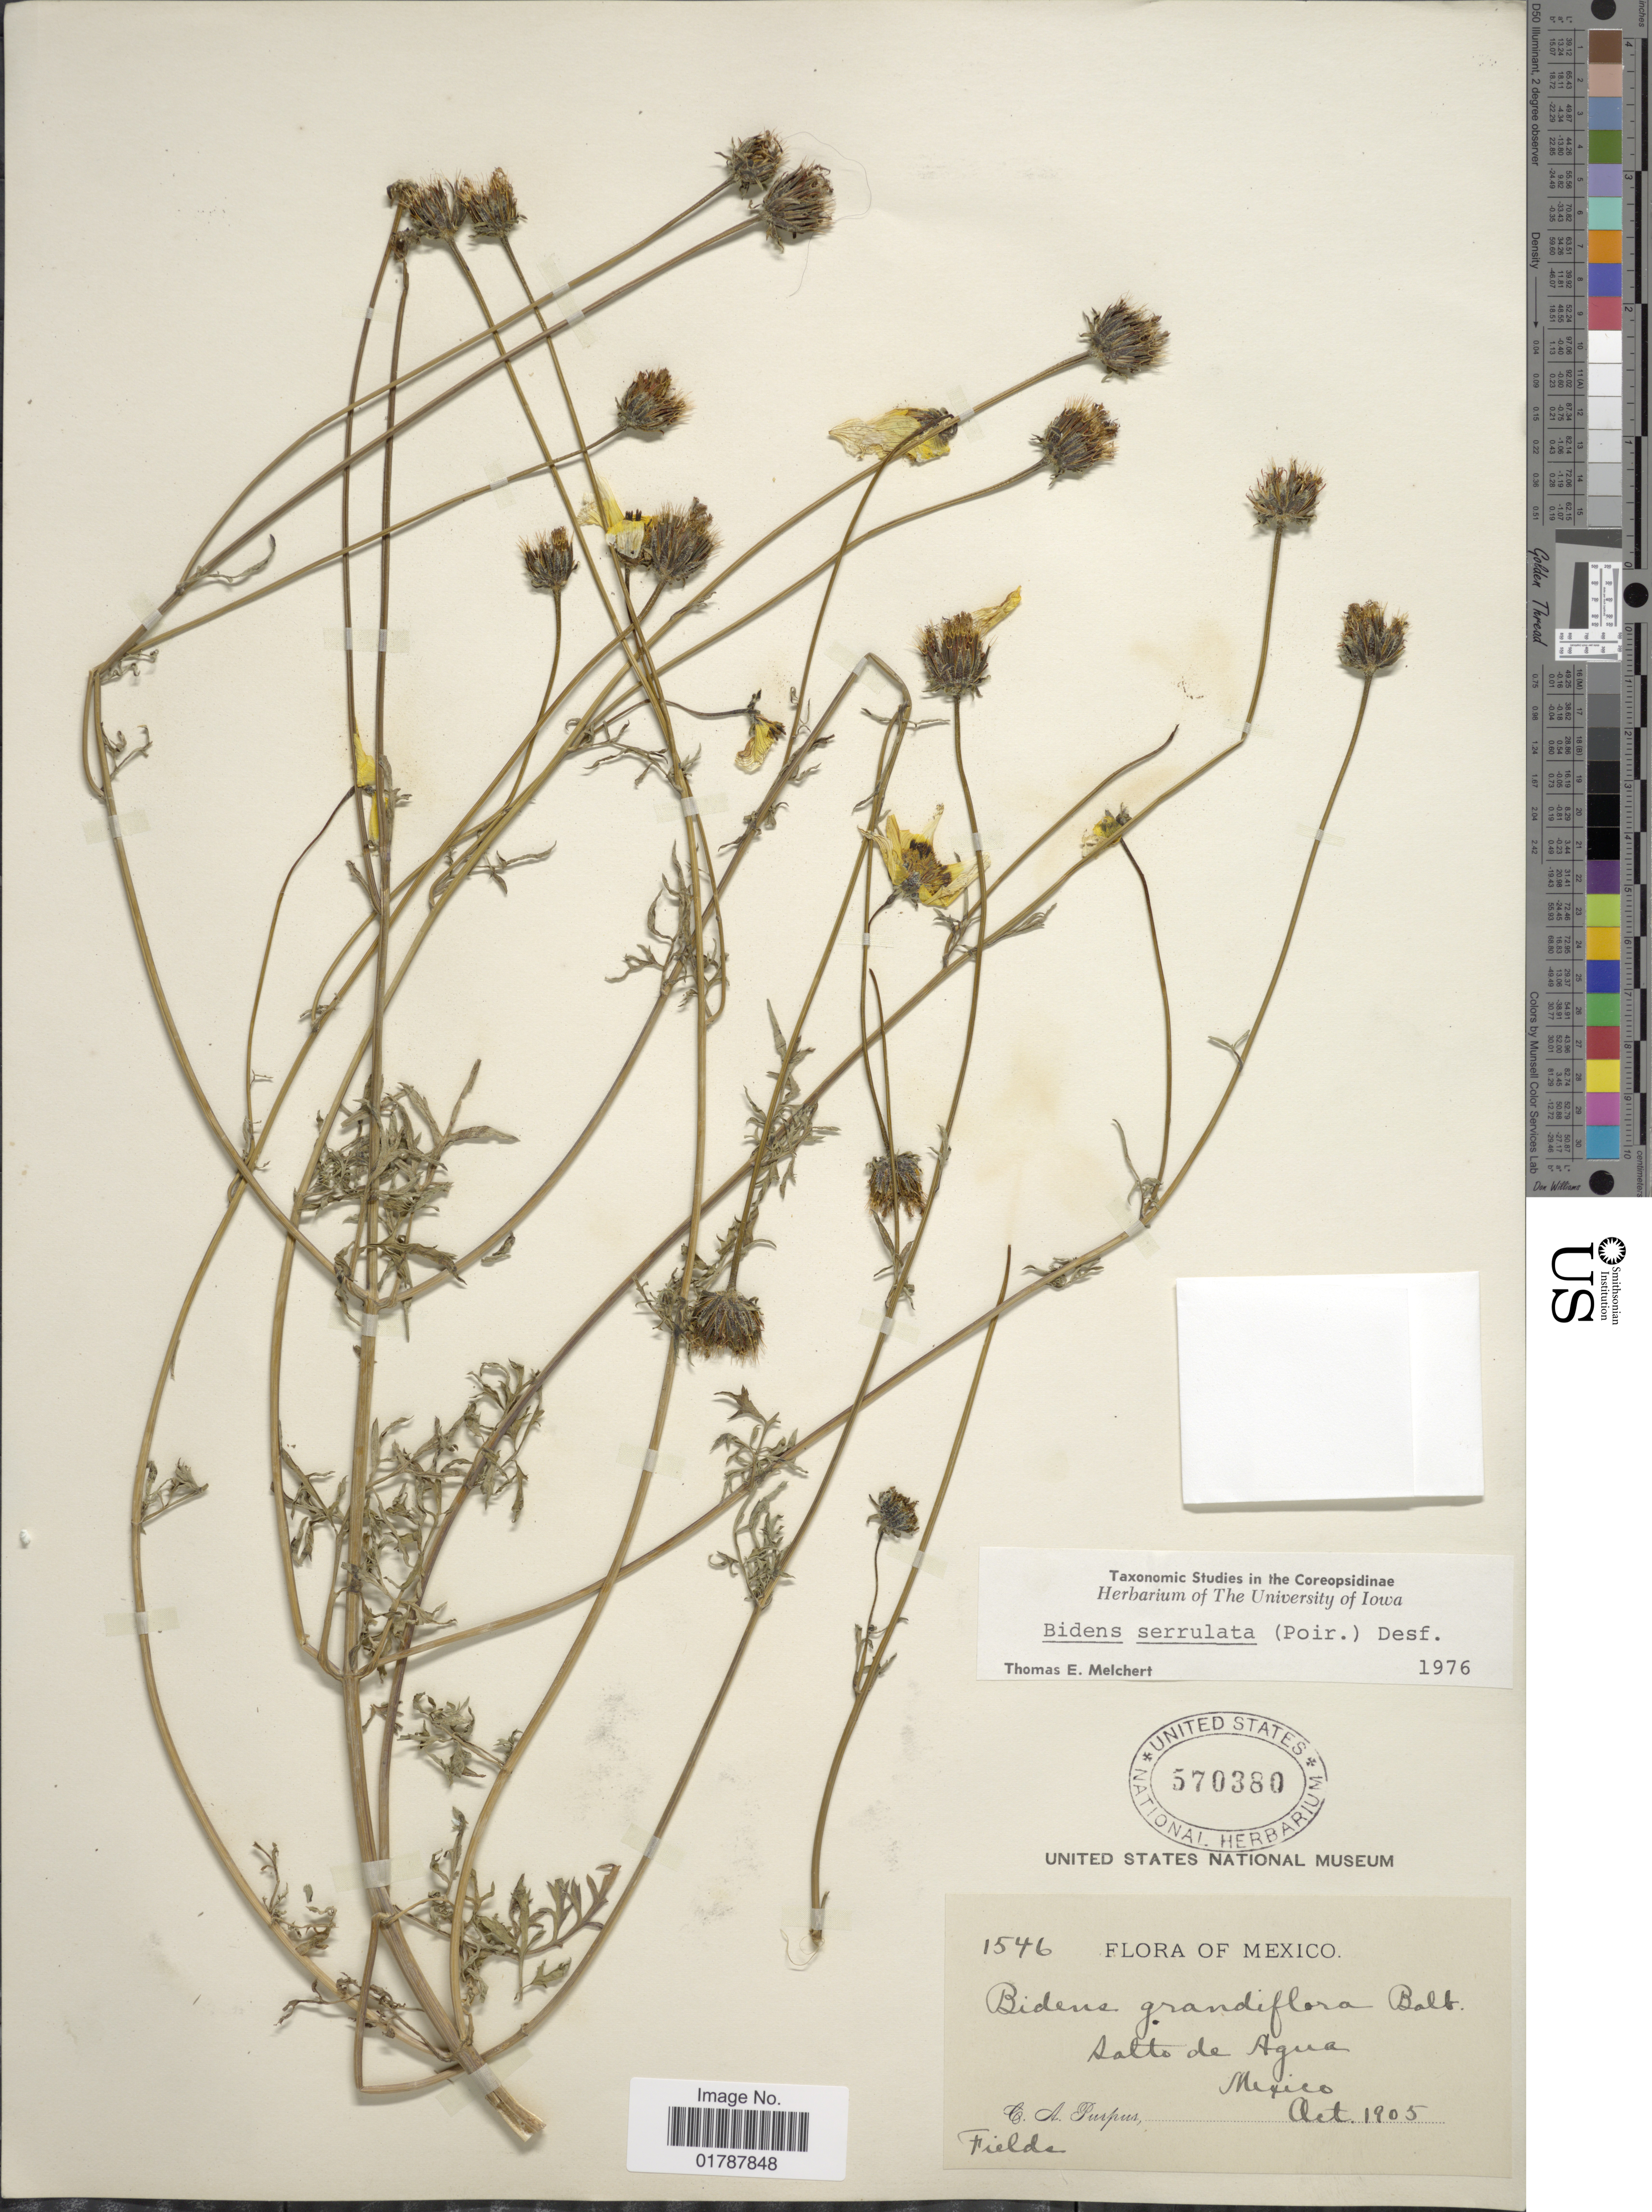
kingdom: Plantae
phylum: Tracheophyta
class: Magnoliopsida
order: Asterales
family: Asteraceae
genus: Bidens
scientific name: Bidens serrulata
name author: (Poir.) Desf.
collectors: C. A. Purpus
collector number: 1546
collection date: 1905-10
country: Mexico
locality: Salto de Agua, Mexico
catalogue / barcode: US 570380